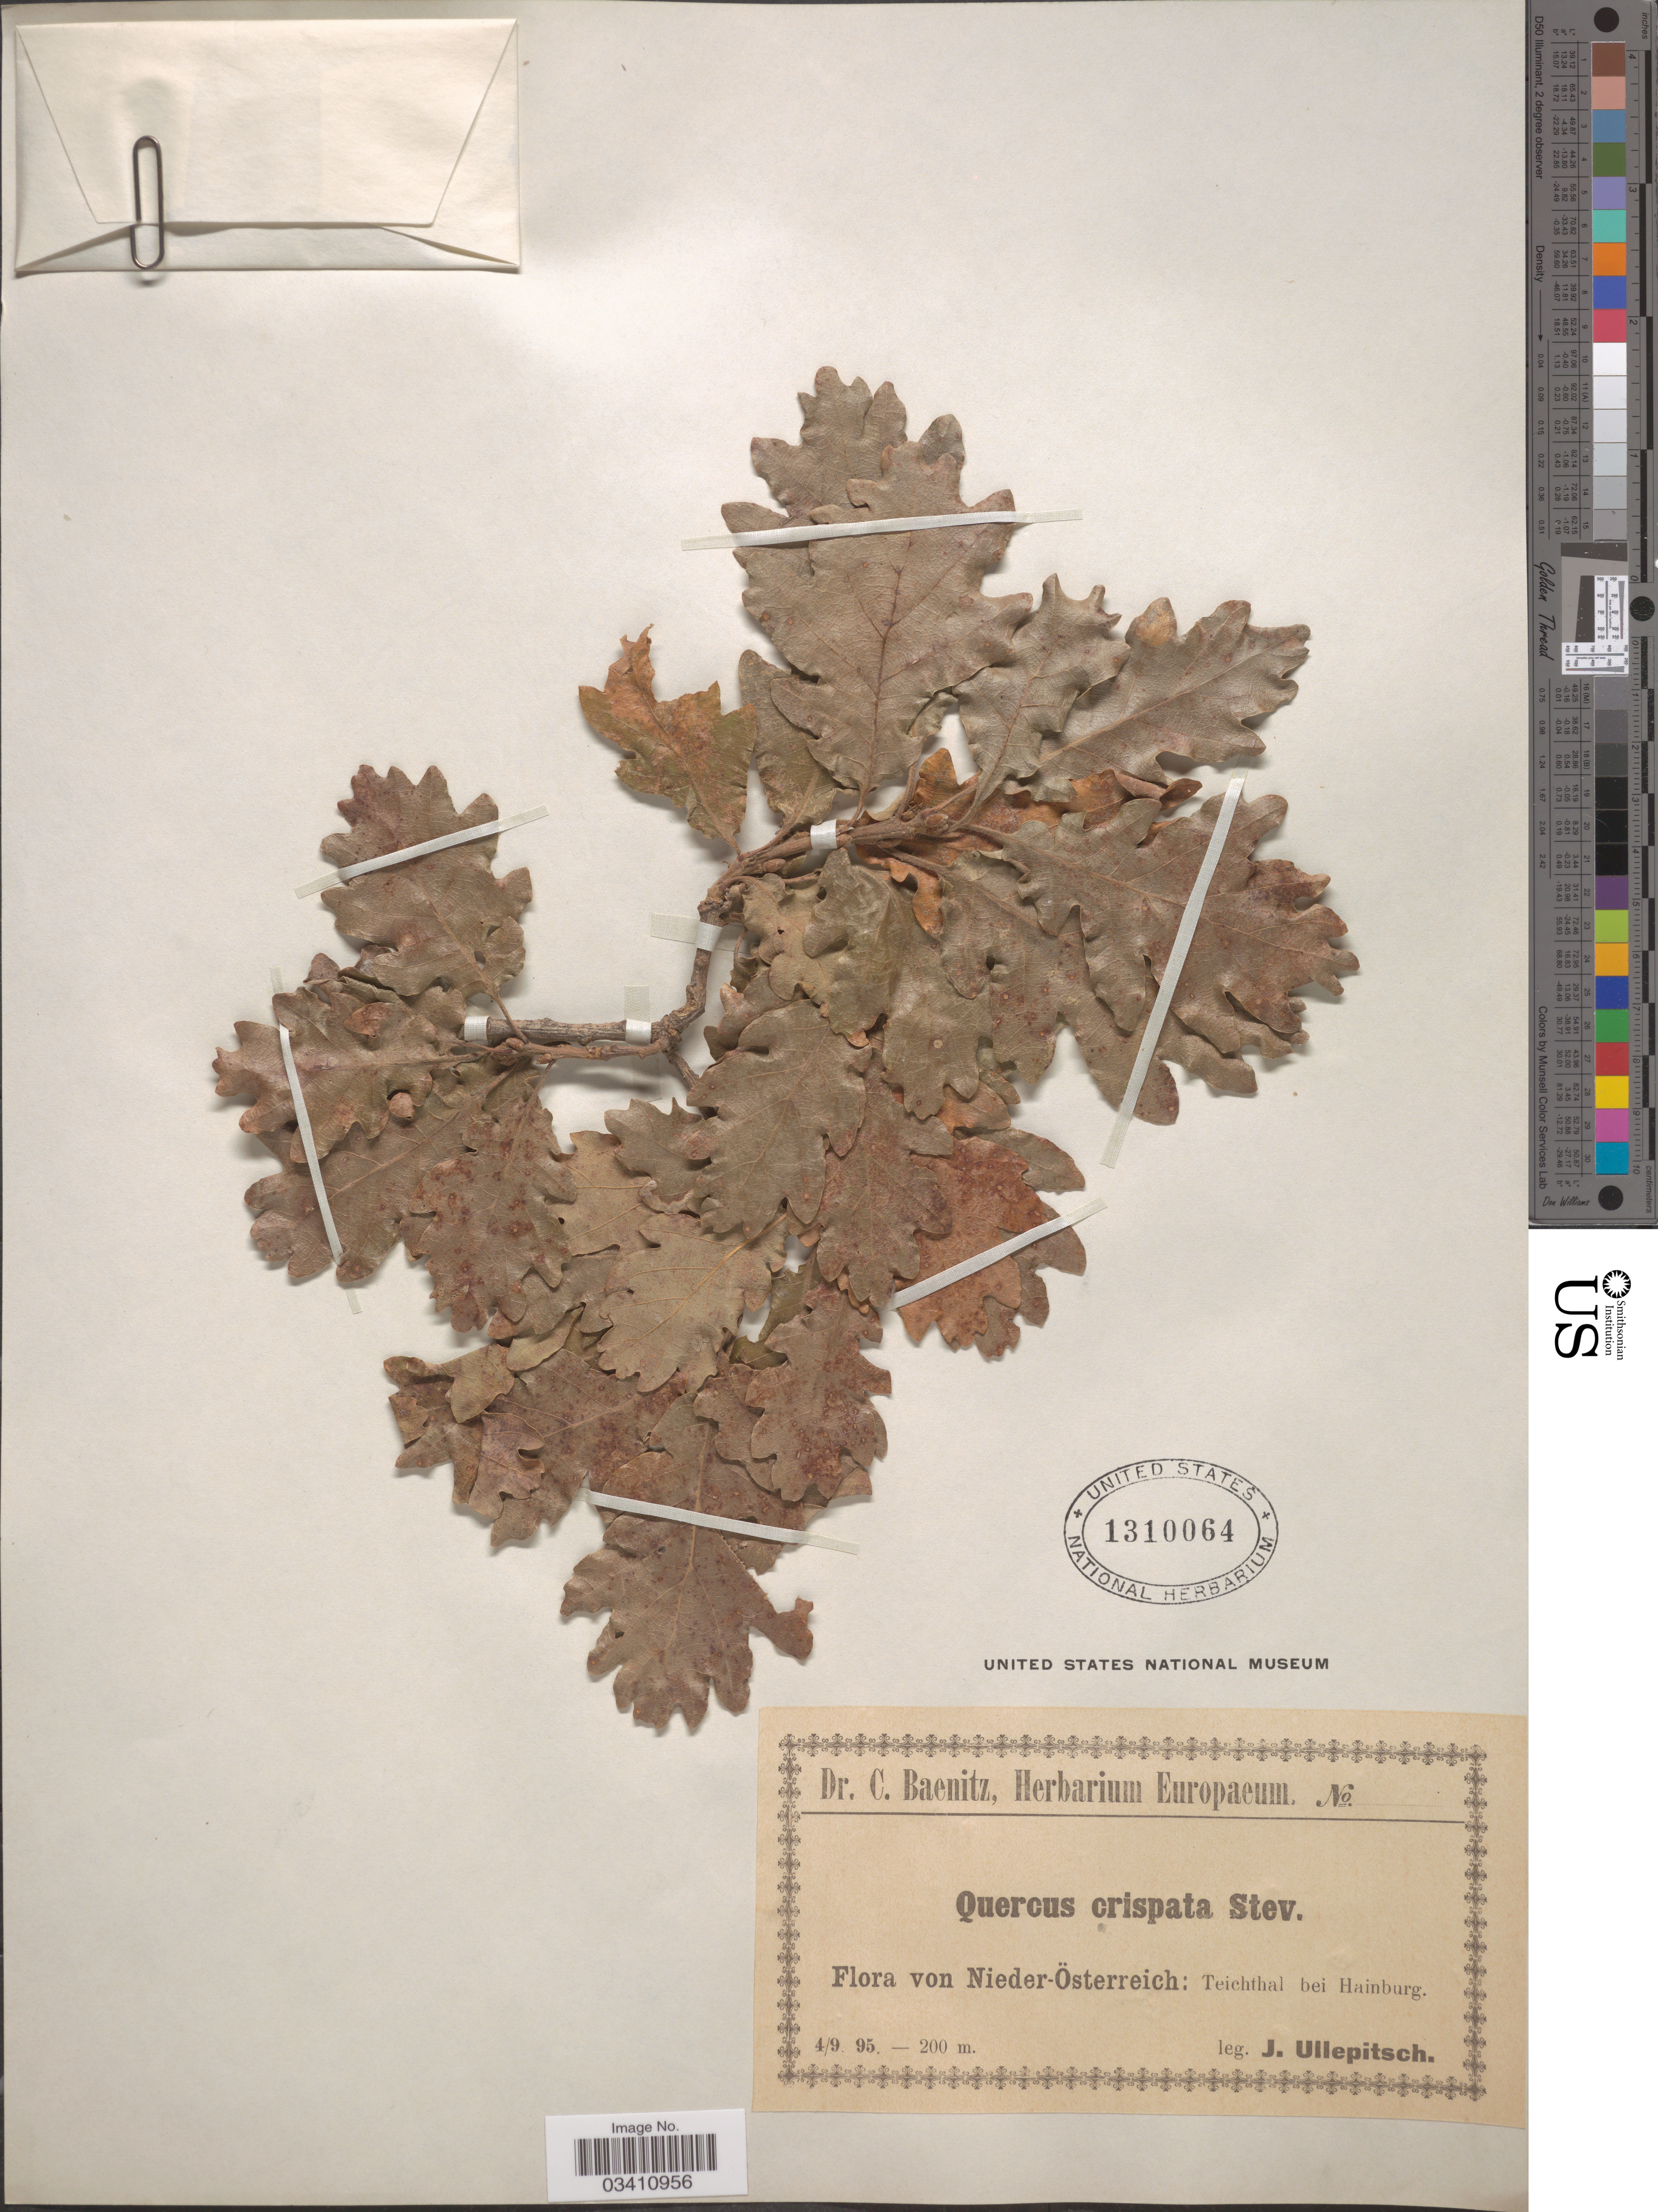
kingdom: Plantae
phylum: Tracheophyta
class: Magnoliopsida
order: Fagales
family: Fagaceae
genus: Quercus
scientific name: Quercus crispata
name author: Steven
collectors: J. Ullepitsch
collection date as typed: Transcribed d/m/y: 4/9/95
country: Austria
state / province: Niederosterreich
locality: Teichthal bei Hainburg.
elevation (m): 200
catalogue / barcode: US 1310064